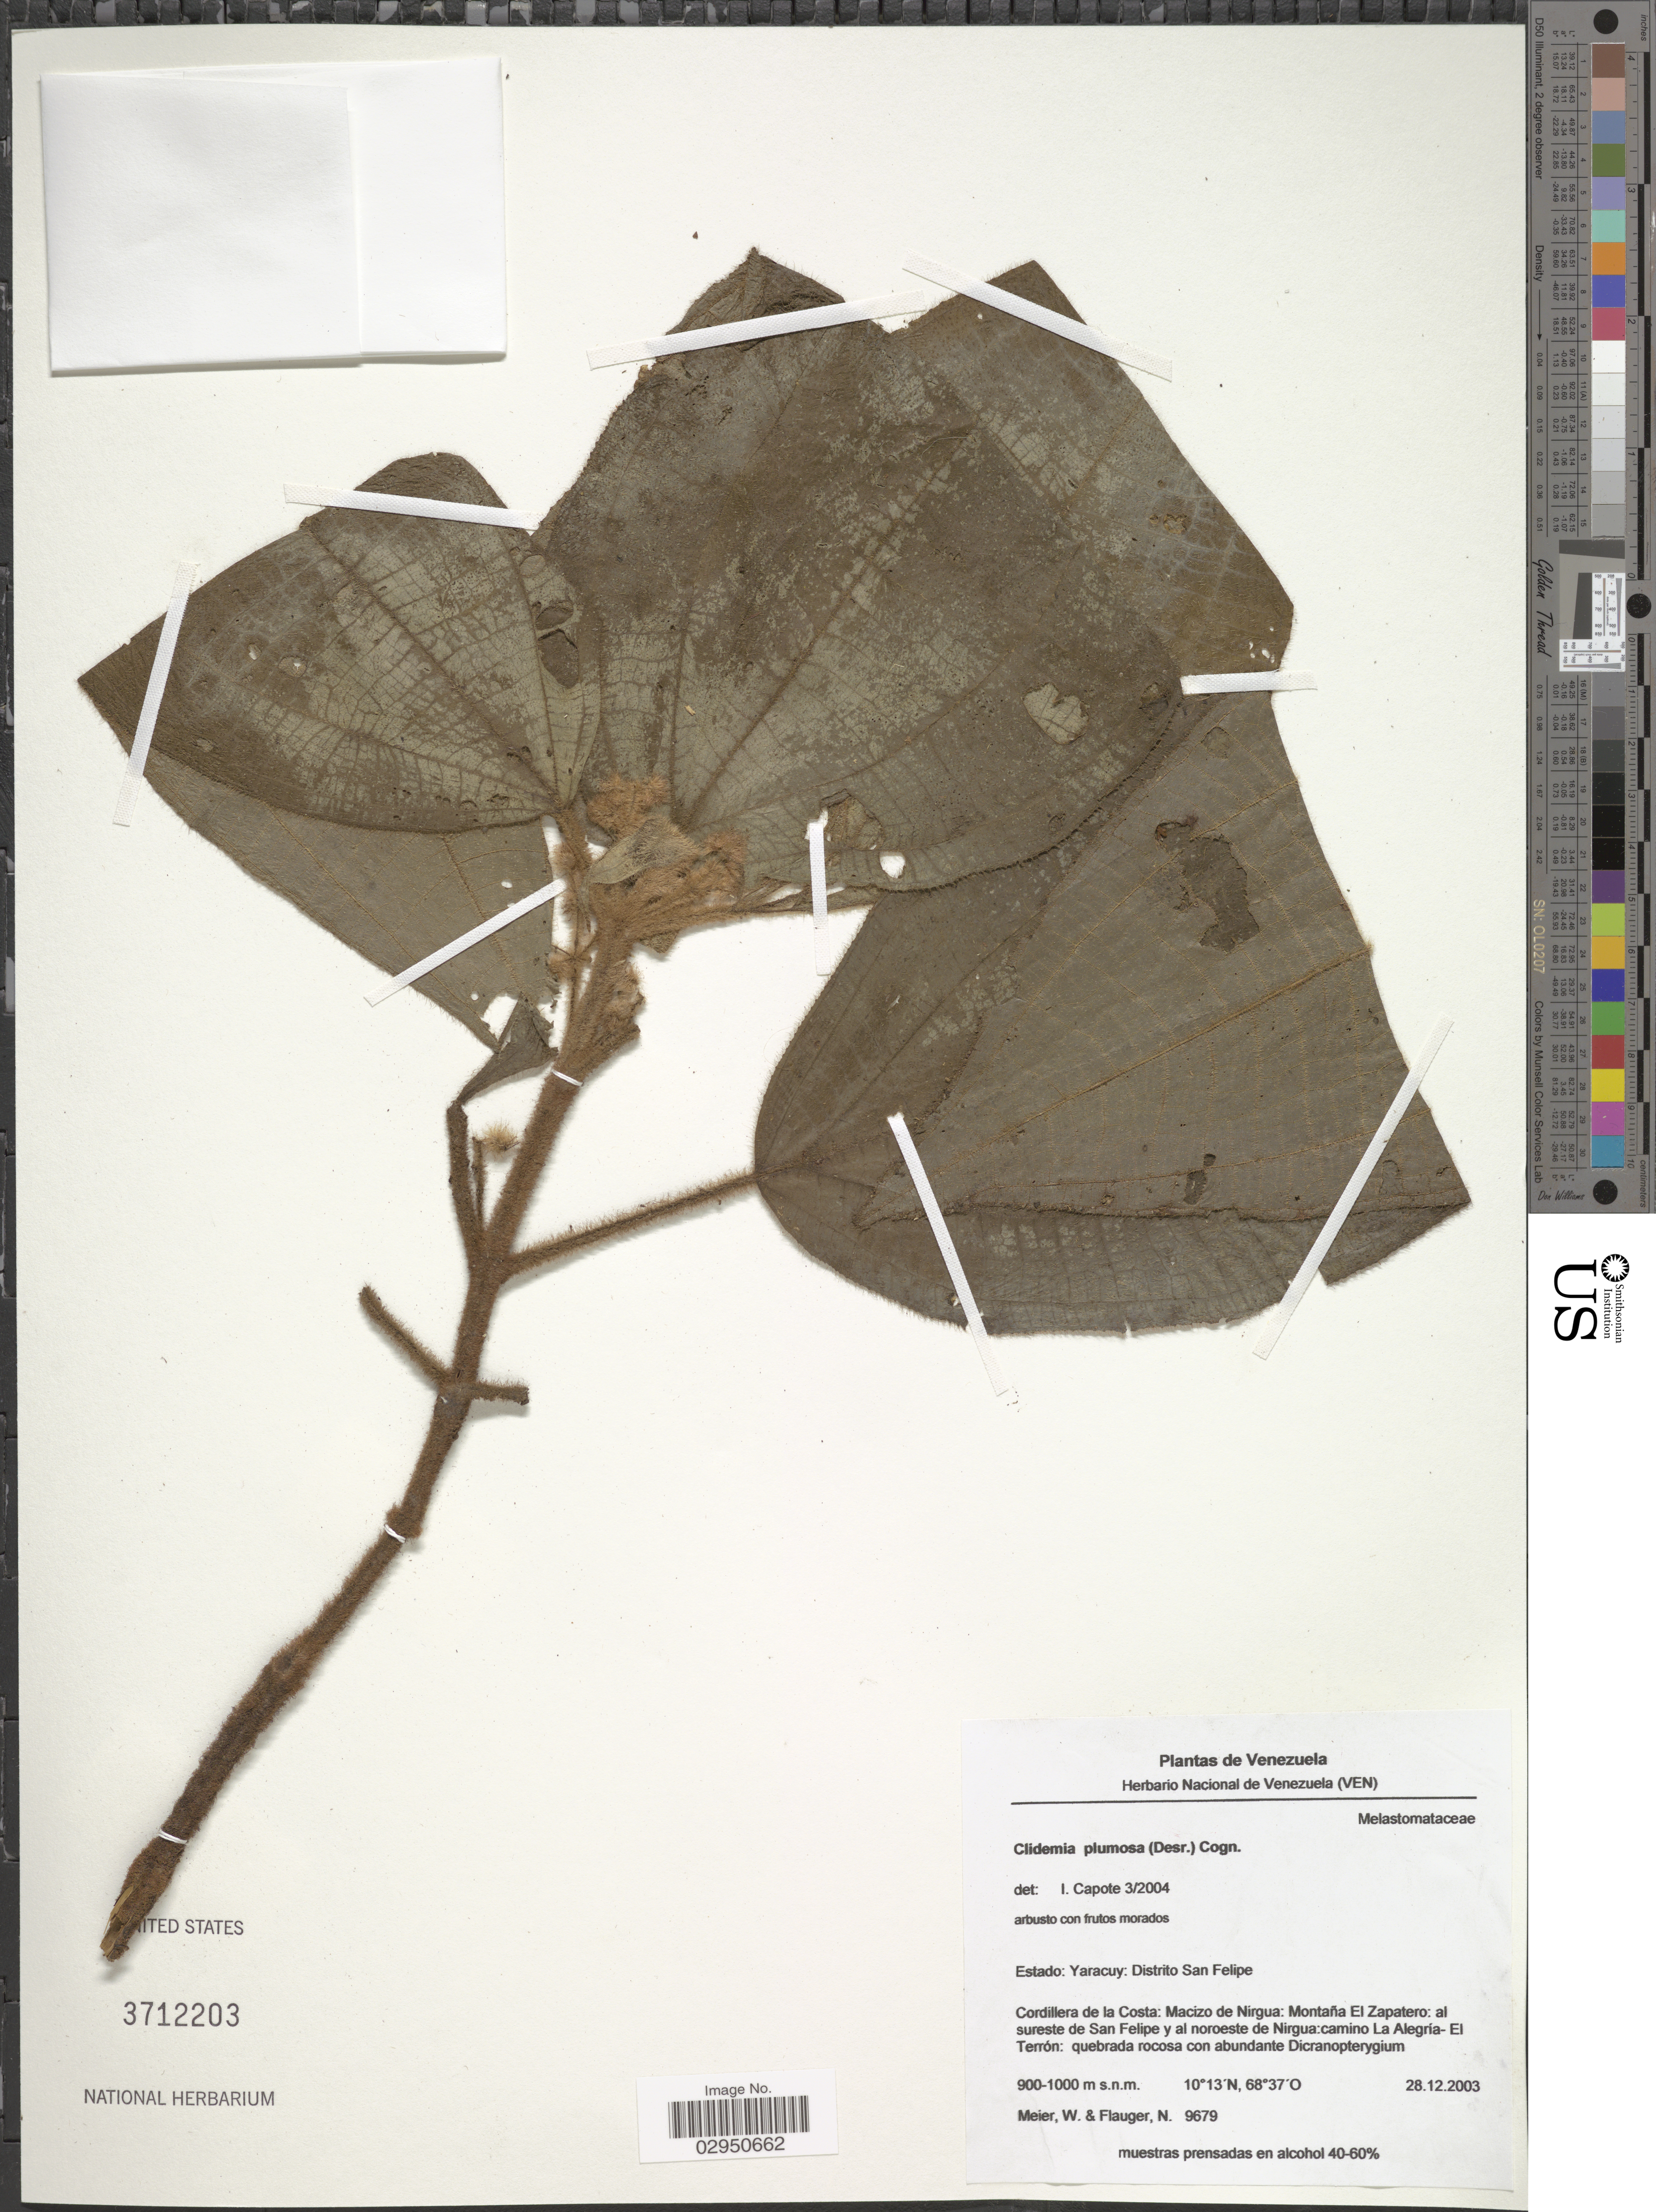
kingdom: Plantae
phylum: Tracheophyta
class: Magnoliopsida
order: Myrtales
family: Melastomataceae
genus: Clidemia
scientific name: Clidemia plumosa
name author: DC.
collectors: W. Meier & N. Flauger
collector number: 9679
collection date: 2003-12-28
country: Venezuela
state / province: Yaracuy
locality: Distrito San Felipe. Cordillera de la Costa: Macizo de Nírgua: Montaña El Zapatero: al sureste de San Felipe y al noroeste de Nirgua: camino La Alegría-El Terrón.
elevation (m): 900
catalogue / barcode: US 3712203